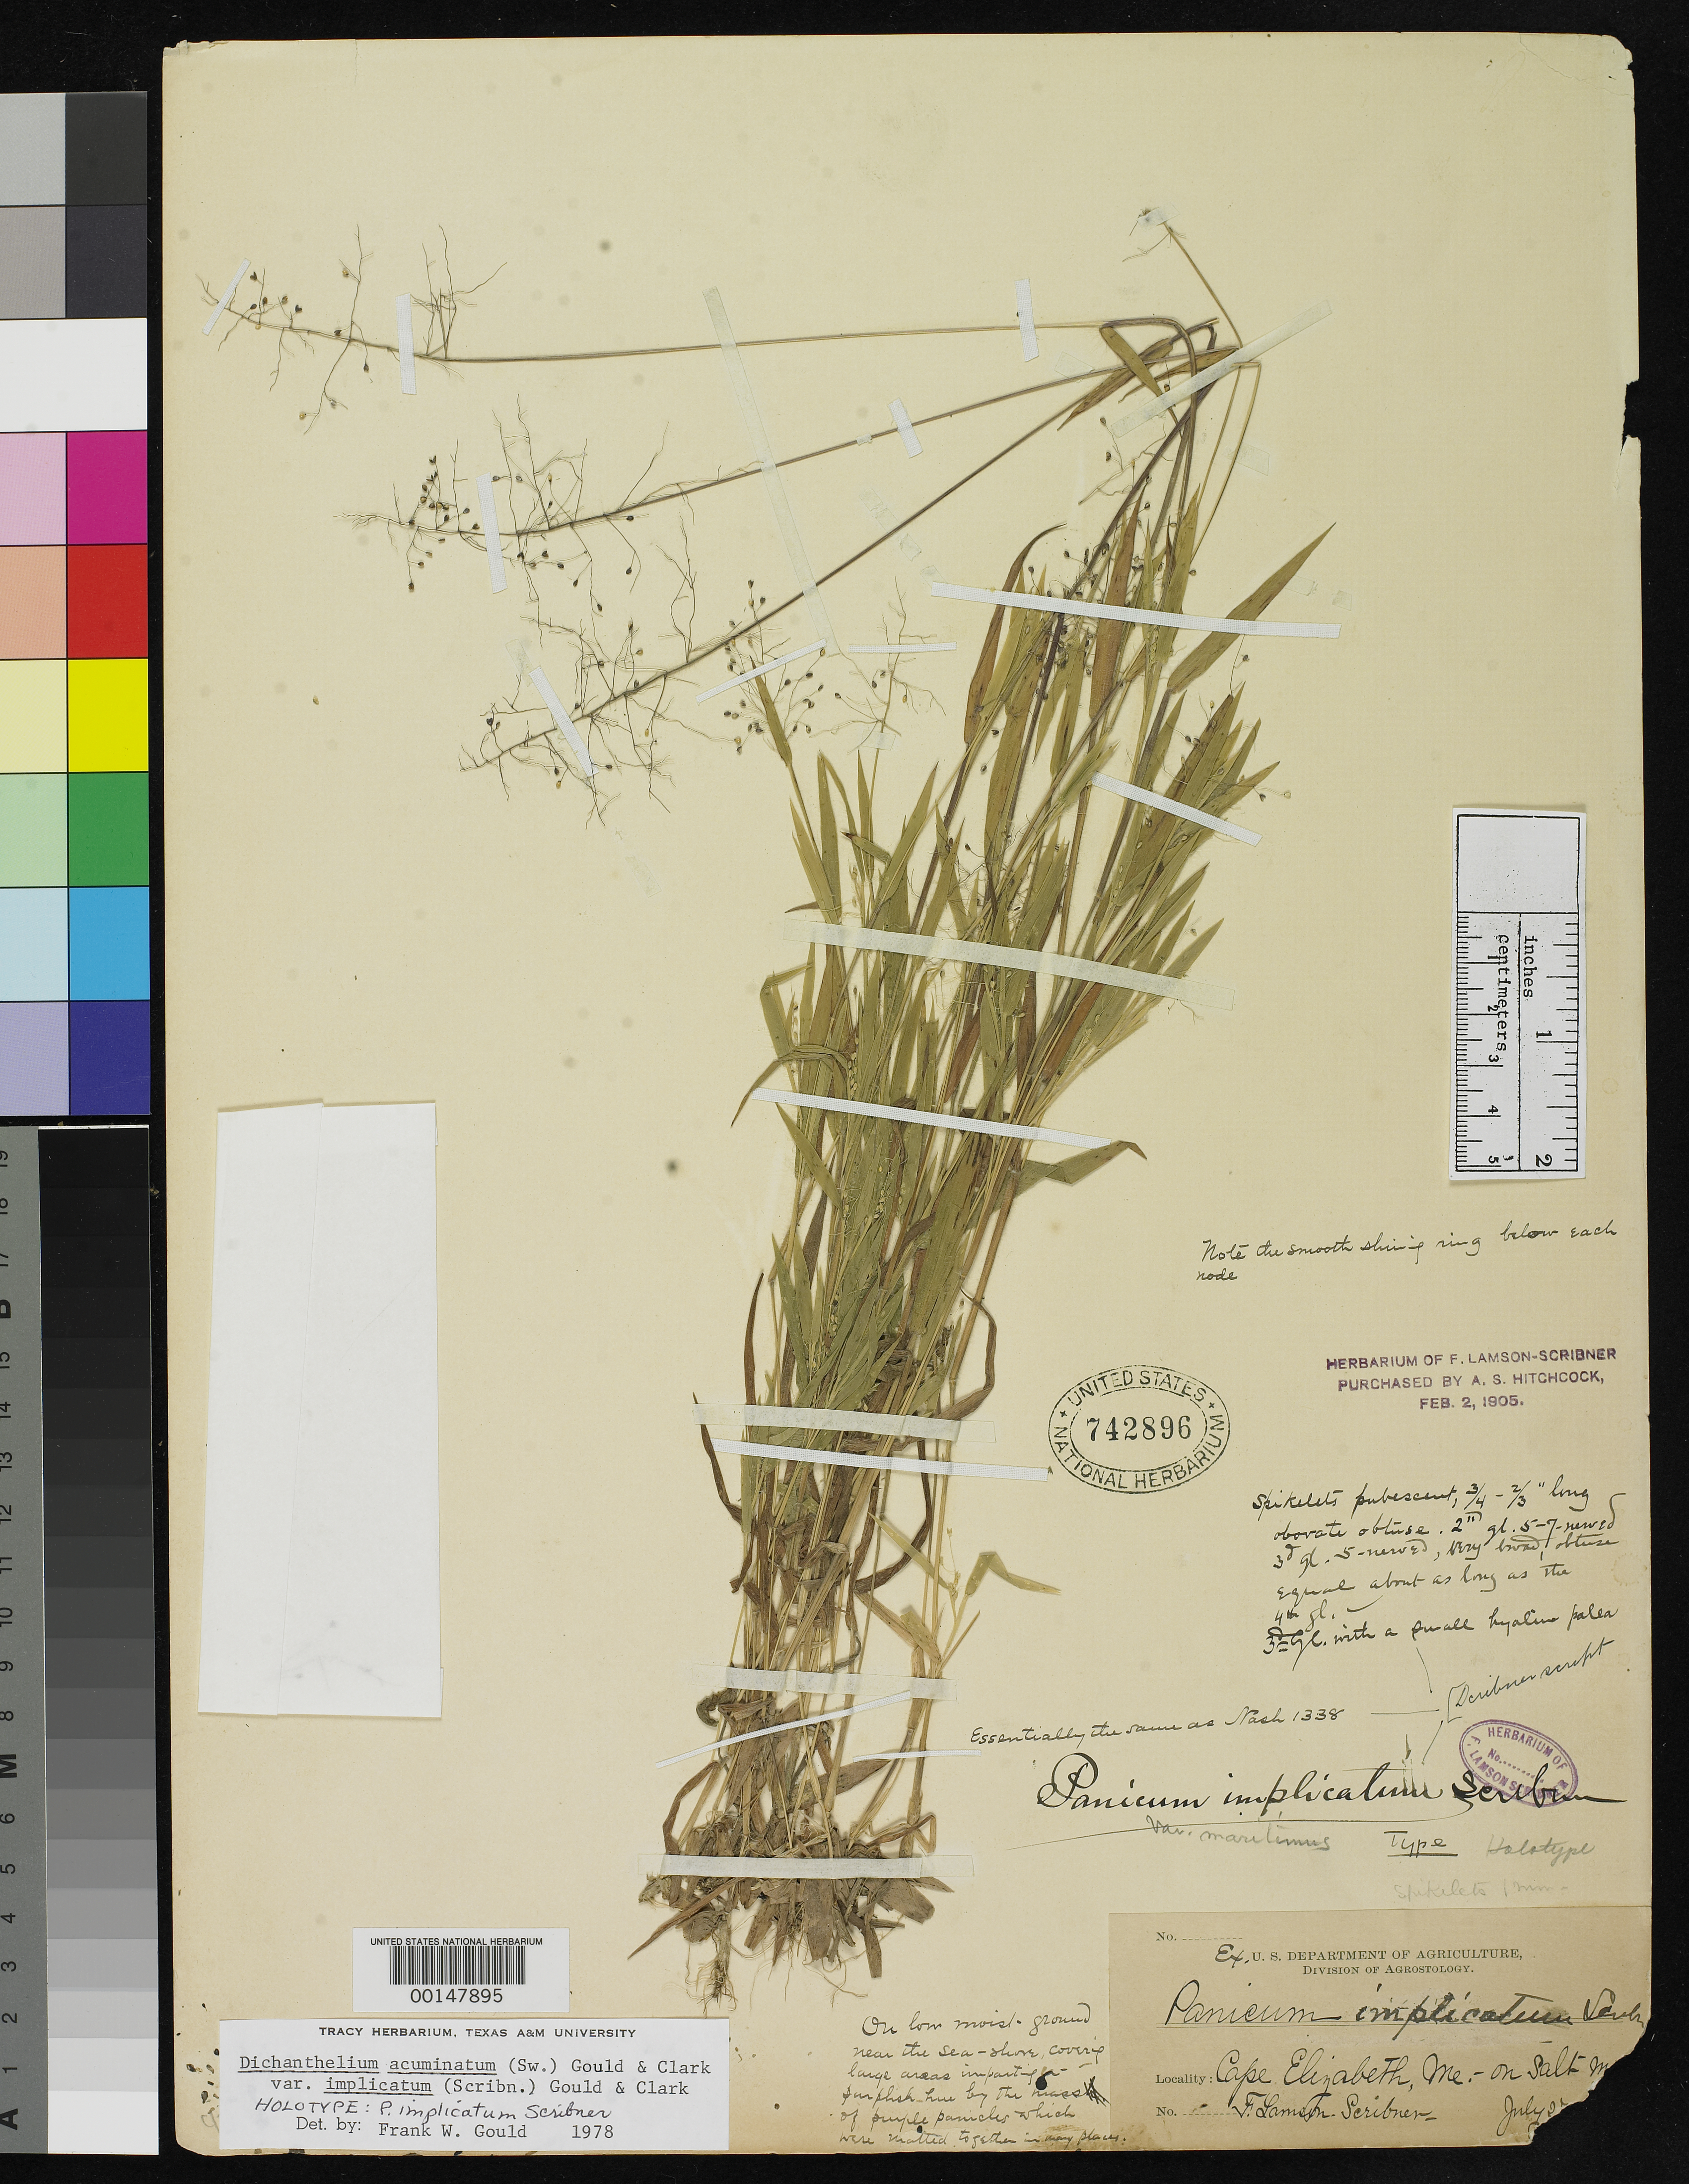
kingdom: Plantae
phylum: Tracheophyta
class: Liliopsida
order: Poales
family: Poaceae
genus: Panicum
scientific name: Panicum implicatum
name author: Scribn. in Britton & A. Br.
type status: Holotype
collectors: F. L. Scribner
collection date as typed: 26 Jul 1895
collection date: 1895-07-26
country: United States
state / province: Maine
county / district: Cumberland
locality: Cape Elizabeth.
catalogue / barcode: US 742896